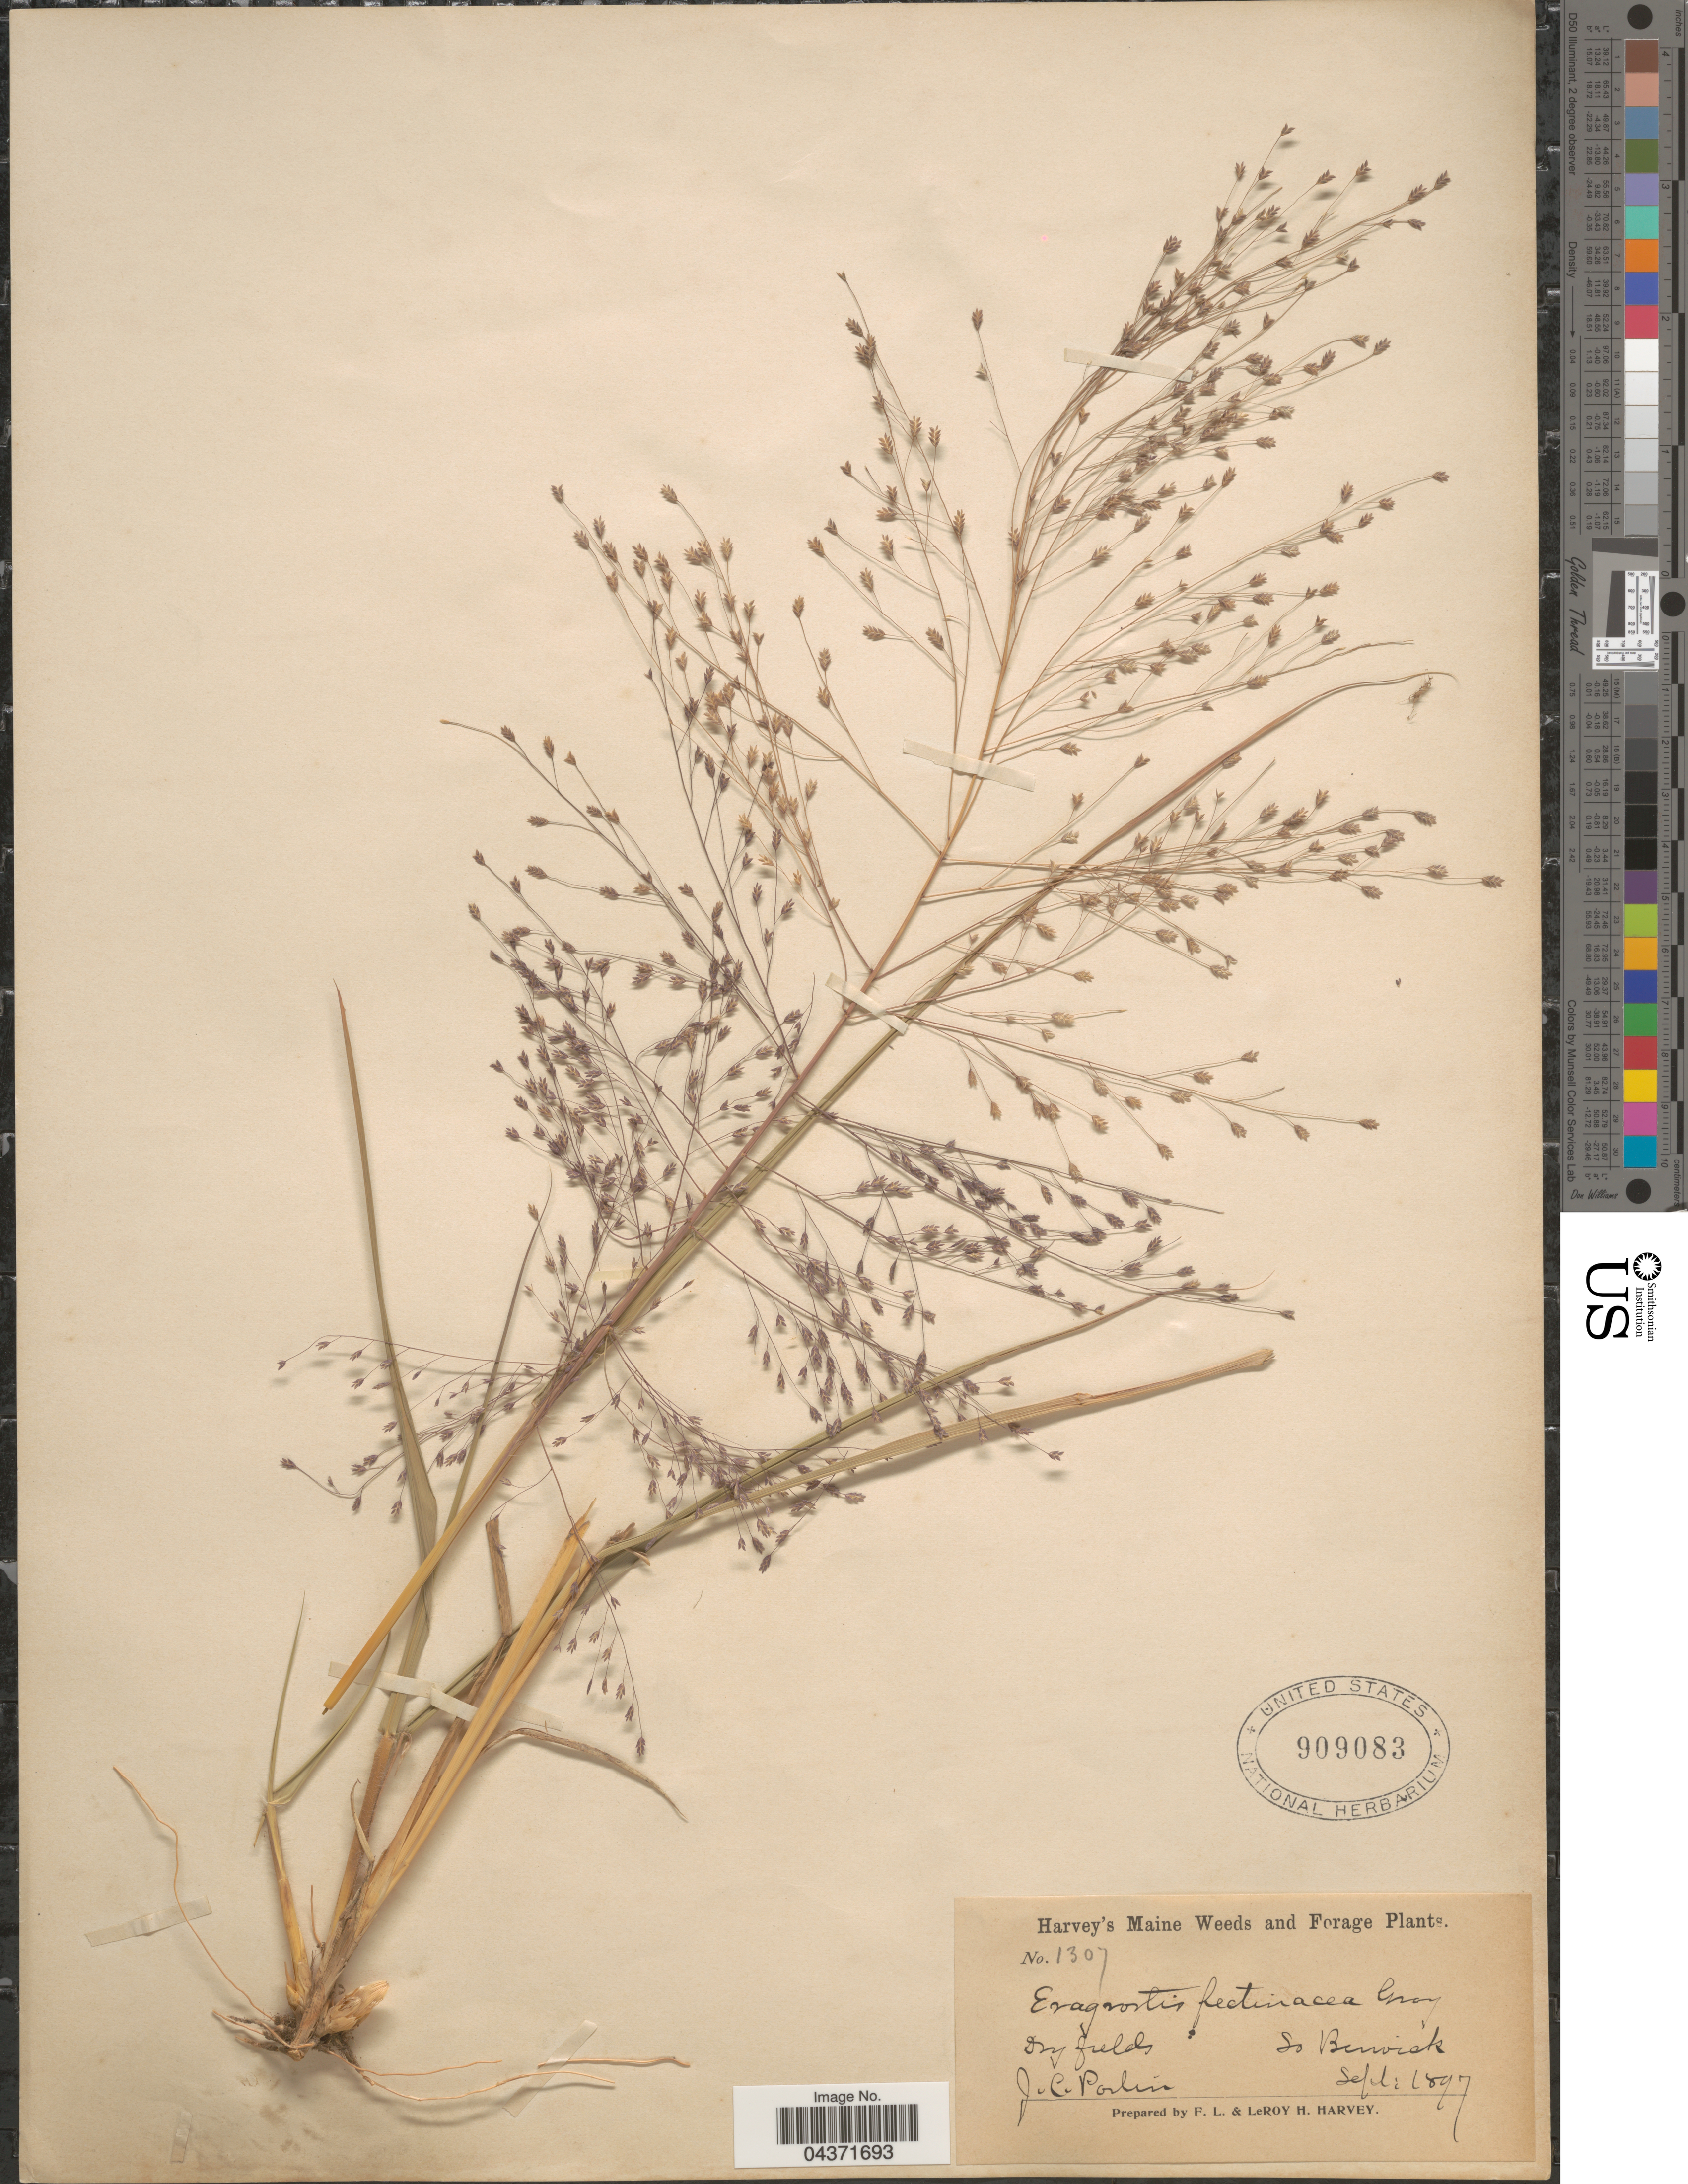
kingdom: Plantae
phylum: Tracheophyta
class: Liliopsida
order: Poales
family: Poaceae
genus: Eragrostis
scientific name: Eragrostis spectabilis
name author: (Pursh) Steud.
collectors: J. Parlin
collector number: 1307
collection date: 1897-09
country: United States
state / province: Maine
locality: So Berwick.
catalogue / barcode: US 909083